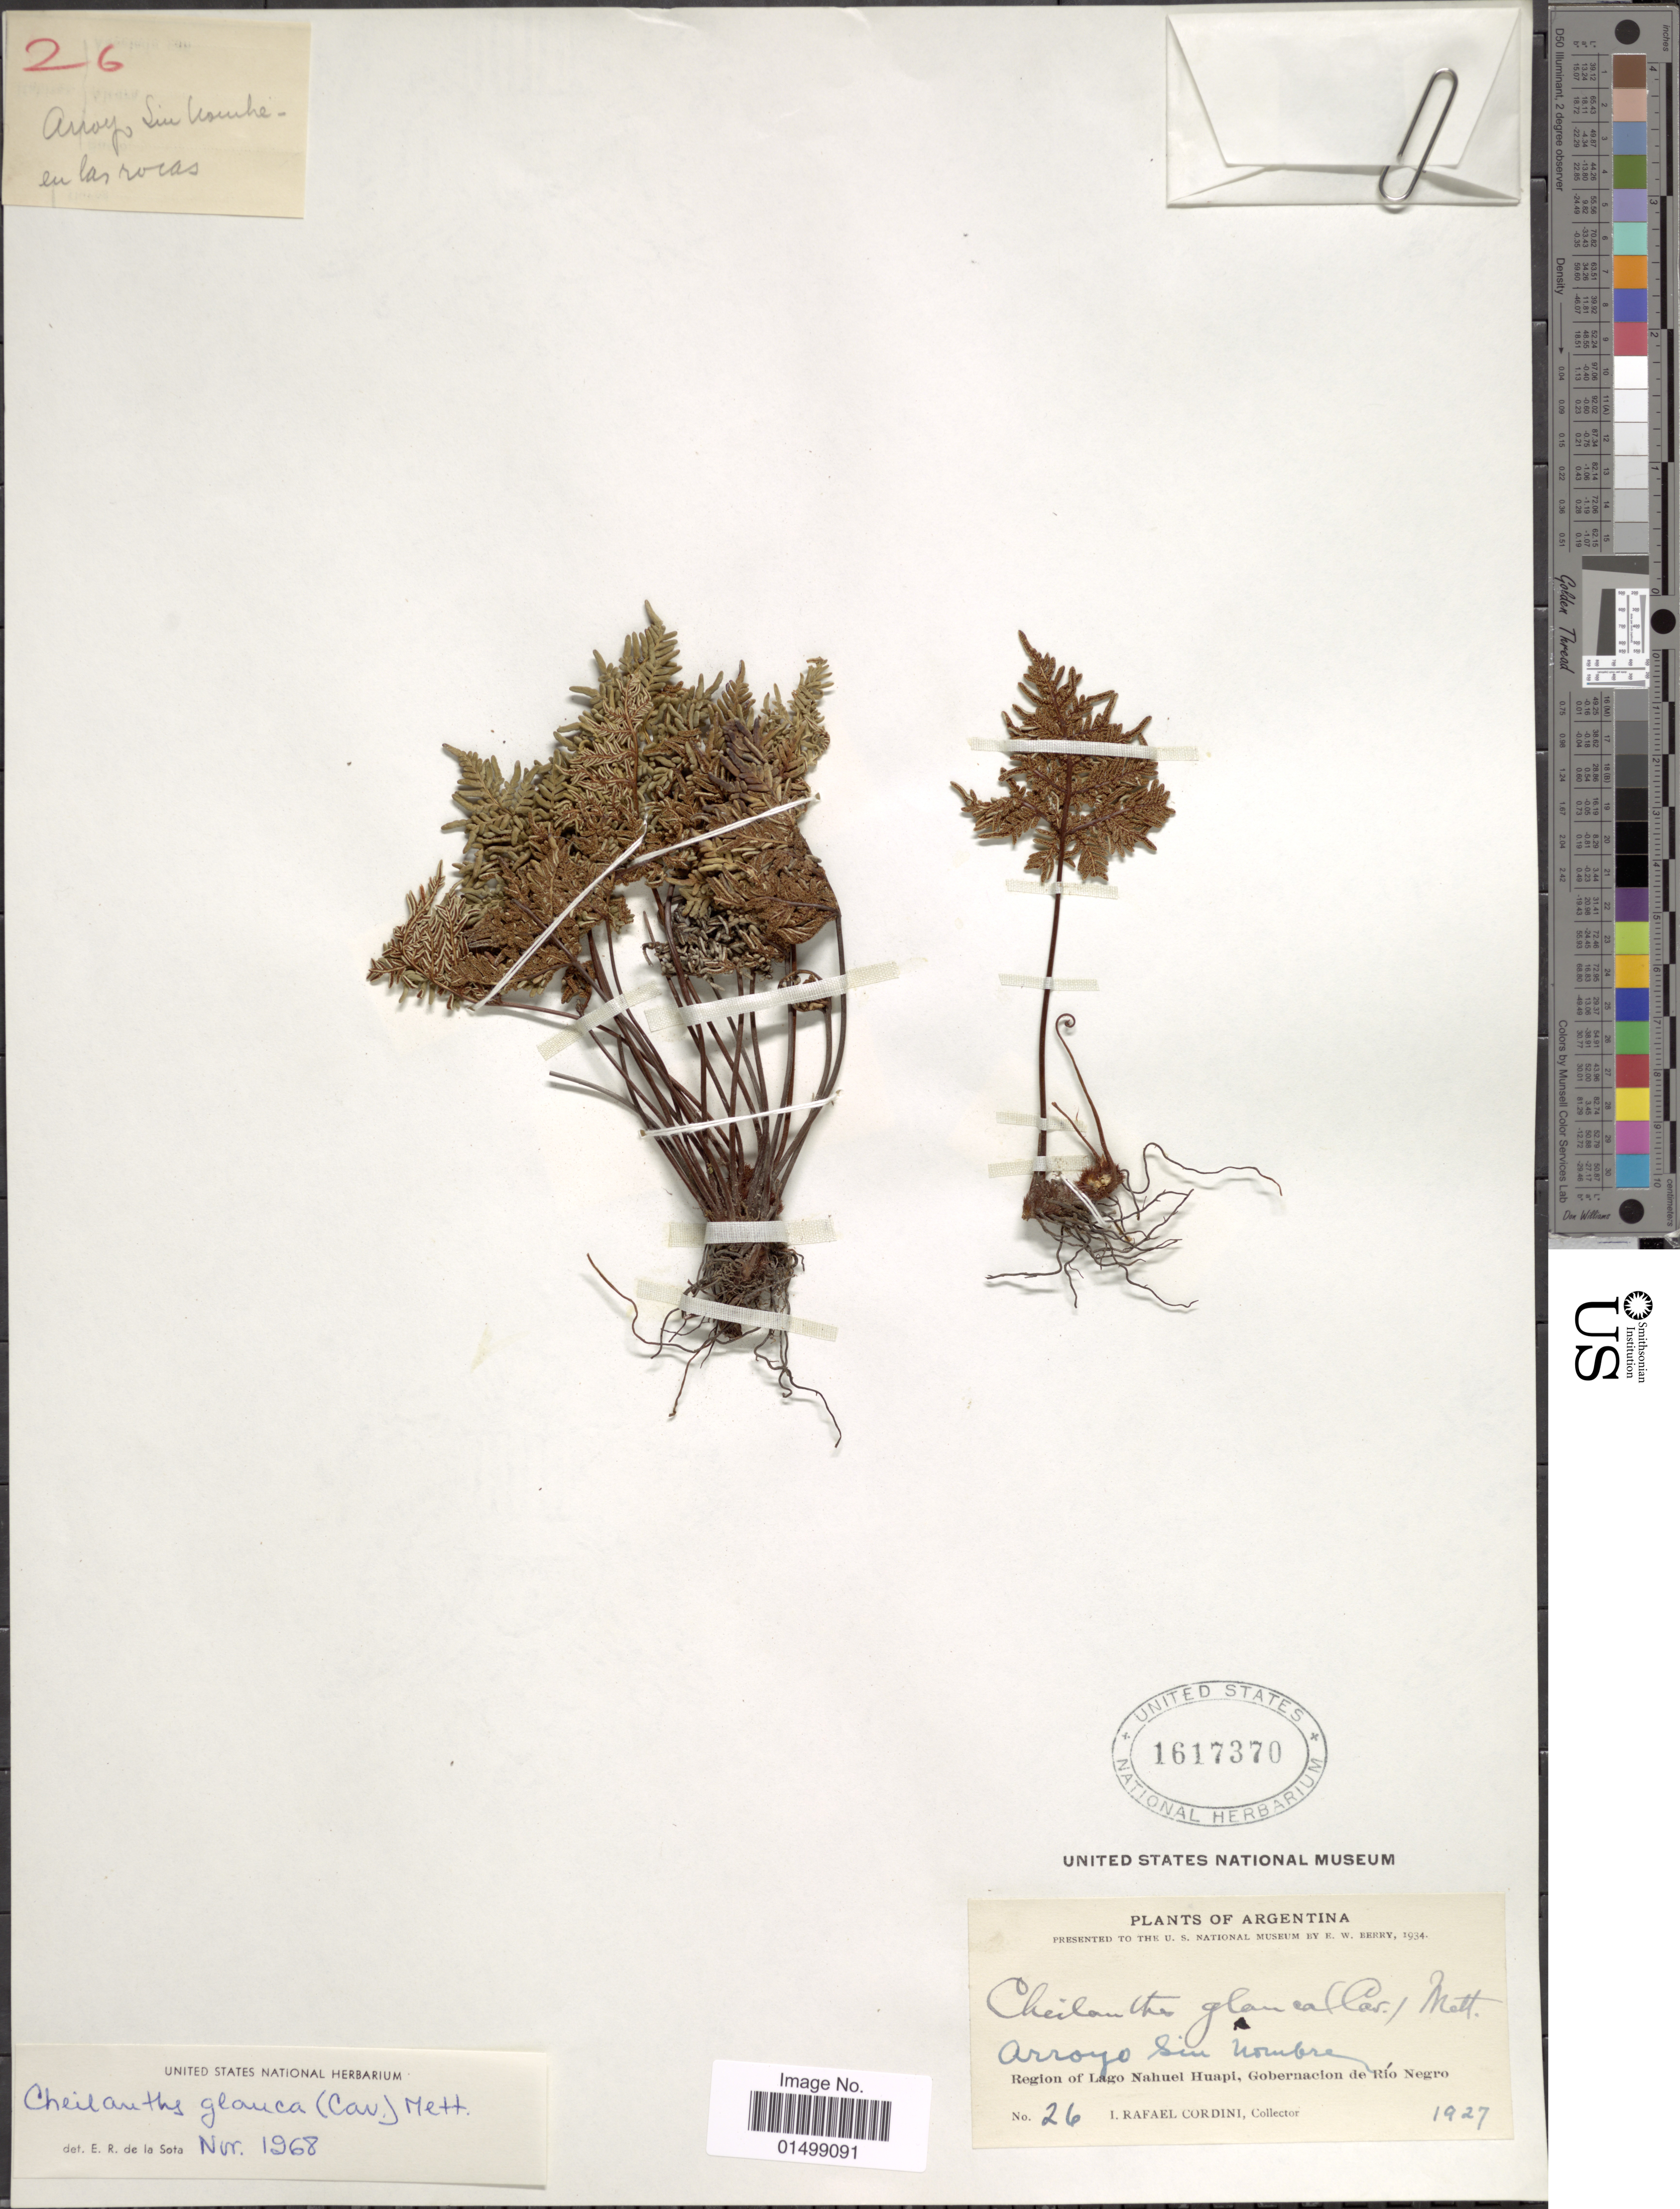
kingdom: Plantae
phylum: Tracheophyta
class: Polypodiopsida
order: Polypodiales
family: Pteridaceae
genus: Cheilanthes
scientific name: Cheilanthes glauca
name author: (Cav.) Mett.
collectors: I. Cordini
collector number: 26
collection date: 1927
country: Argentina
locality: Region of Lago Nahuei Huapi, Gobernacion de Río Negro, arroyo sin nombre.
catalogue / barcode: US 1617370